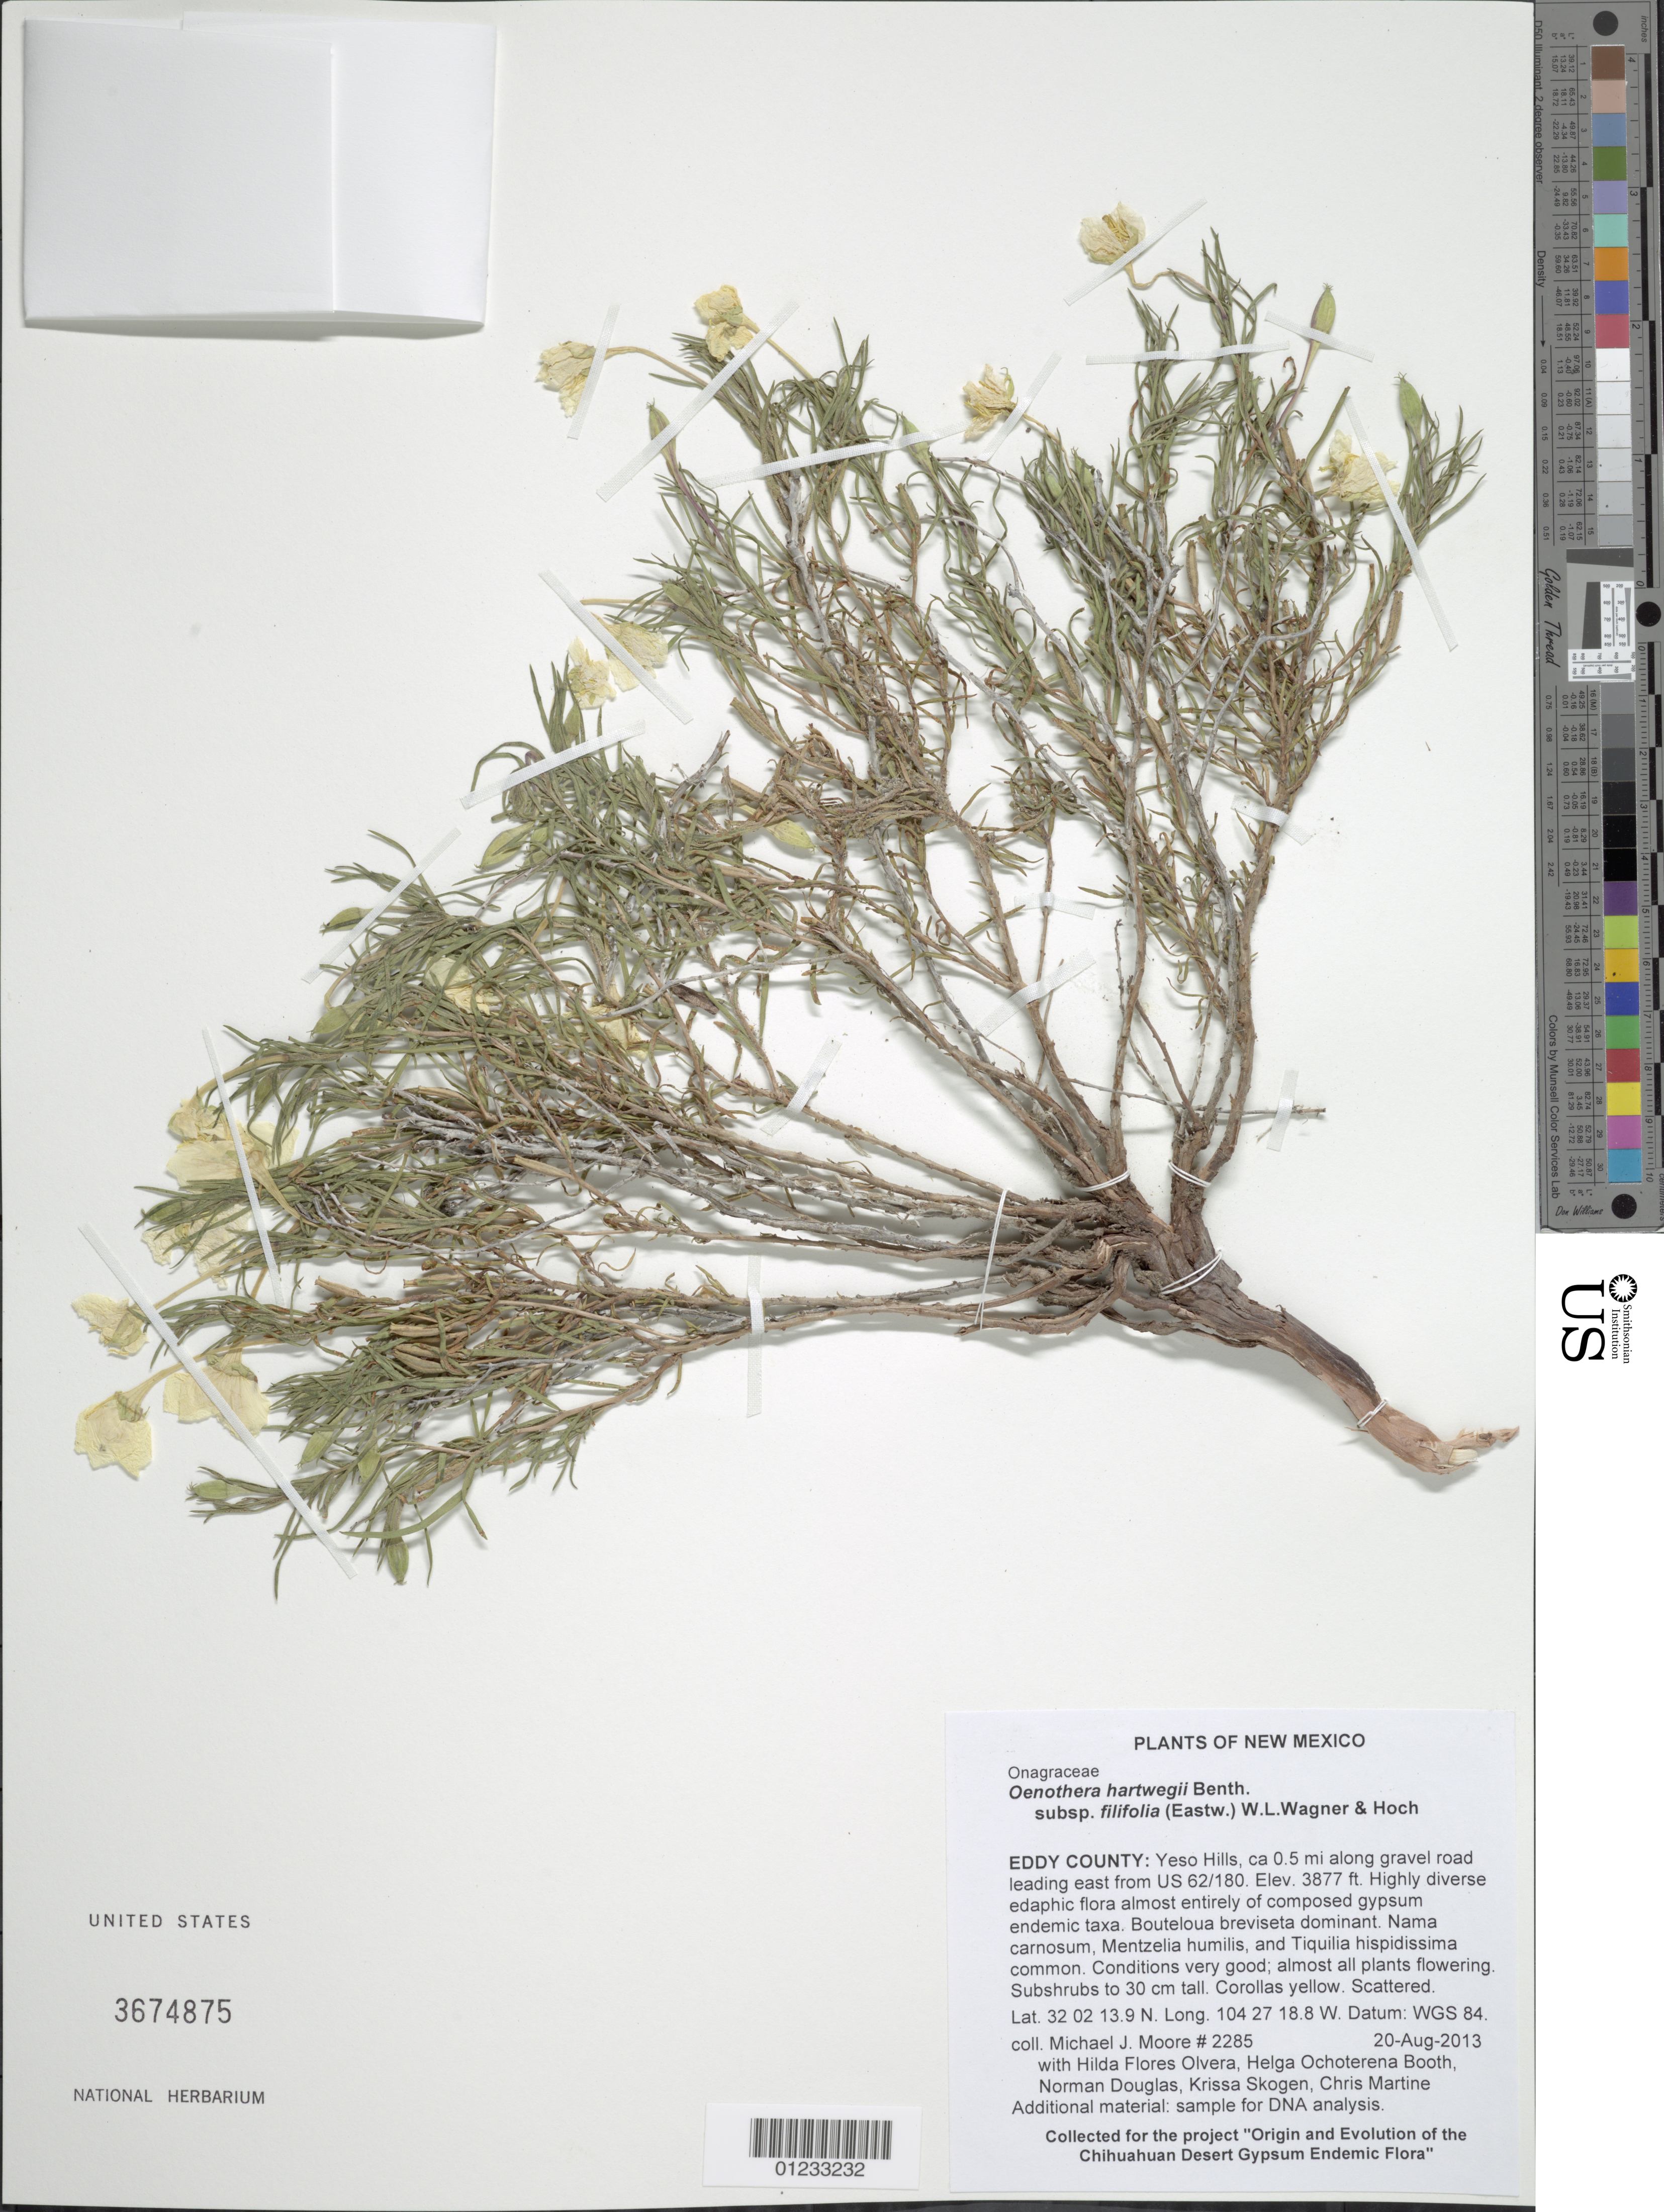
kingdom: Plantae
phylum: Tracheophyta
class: Magnoliopsida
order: Myrtales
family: Onagraceae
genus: Oenothera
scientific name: Oenothera hartwegii subsp. filifolia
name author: (Eastw.) W.L. Wagner & Hoch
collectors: M. J. Moore, H. Flores Olvera, H. Ochoterena-Booth, N. Douglas, K. Skogen & C. Martine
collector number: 2285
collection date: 2009-08-19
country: United States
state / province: New Mexico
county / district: Eddy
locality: Yeso Hills, ca 0.5 mi along gravel road leading east from US 62/180.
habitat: Highly diverse edaphic flora almost entirely of composed gypsum endemic taxa. Bouteloua breviseta dominant. Nama carnosum, Mentzelia humilis, and Tiquilia hispidissima common. Conditions very good; almost all plants flowering.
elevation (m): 1182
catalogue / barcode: US 3674875